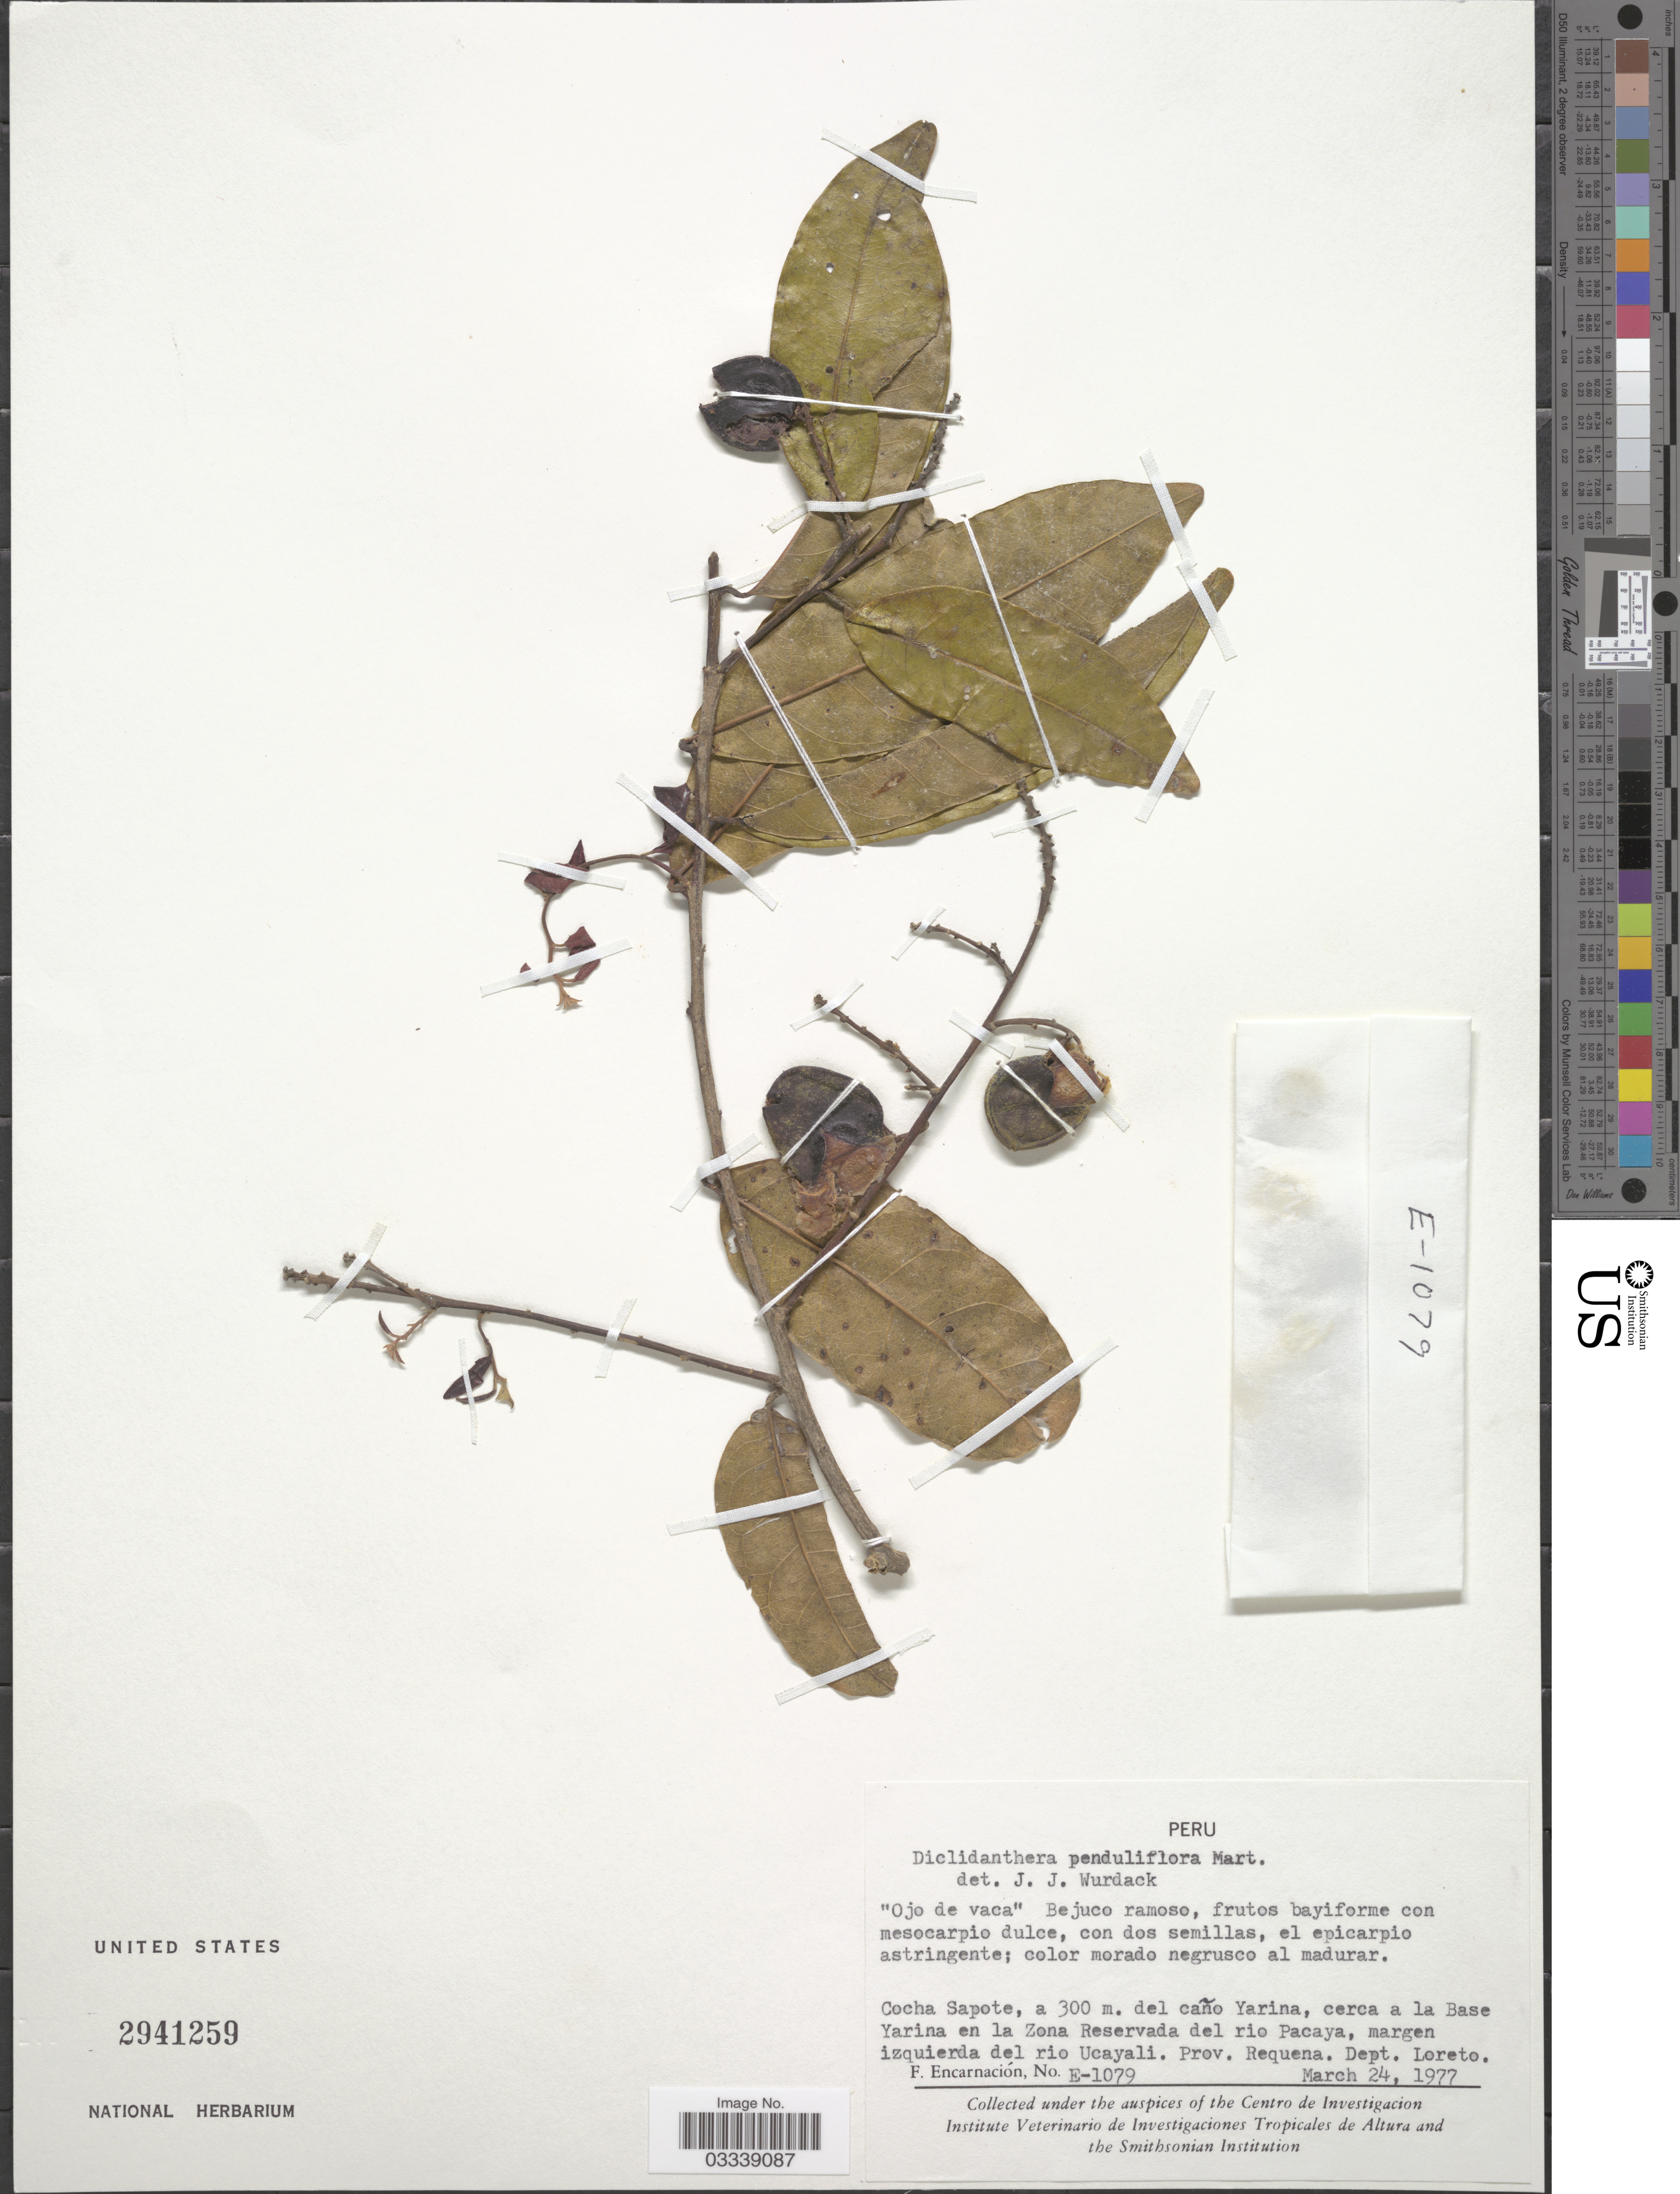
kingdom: Plantae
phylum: Tracheophyta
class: Magnoliopsida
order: Fabales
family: Polygalaceae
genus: Diclidanthera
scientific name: Diclidanthera penduliflora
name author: Mart.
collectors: F. Encarnación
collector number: E-1079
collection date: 1977-03-24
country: Peru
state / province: Loreto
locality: Cocha Sapote, a 300 m. del caño Yarina, cerca a la Base Yarina en la Zona Reservada del rio Pacaya, amrgen izquierda del rio Ucayali. Prov. Requena. Dept. Loreto.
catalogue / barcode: US 2941259